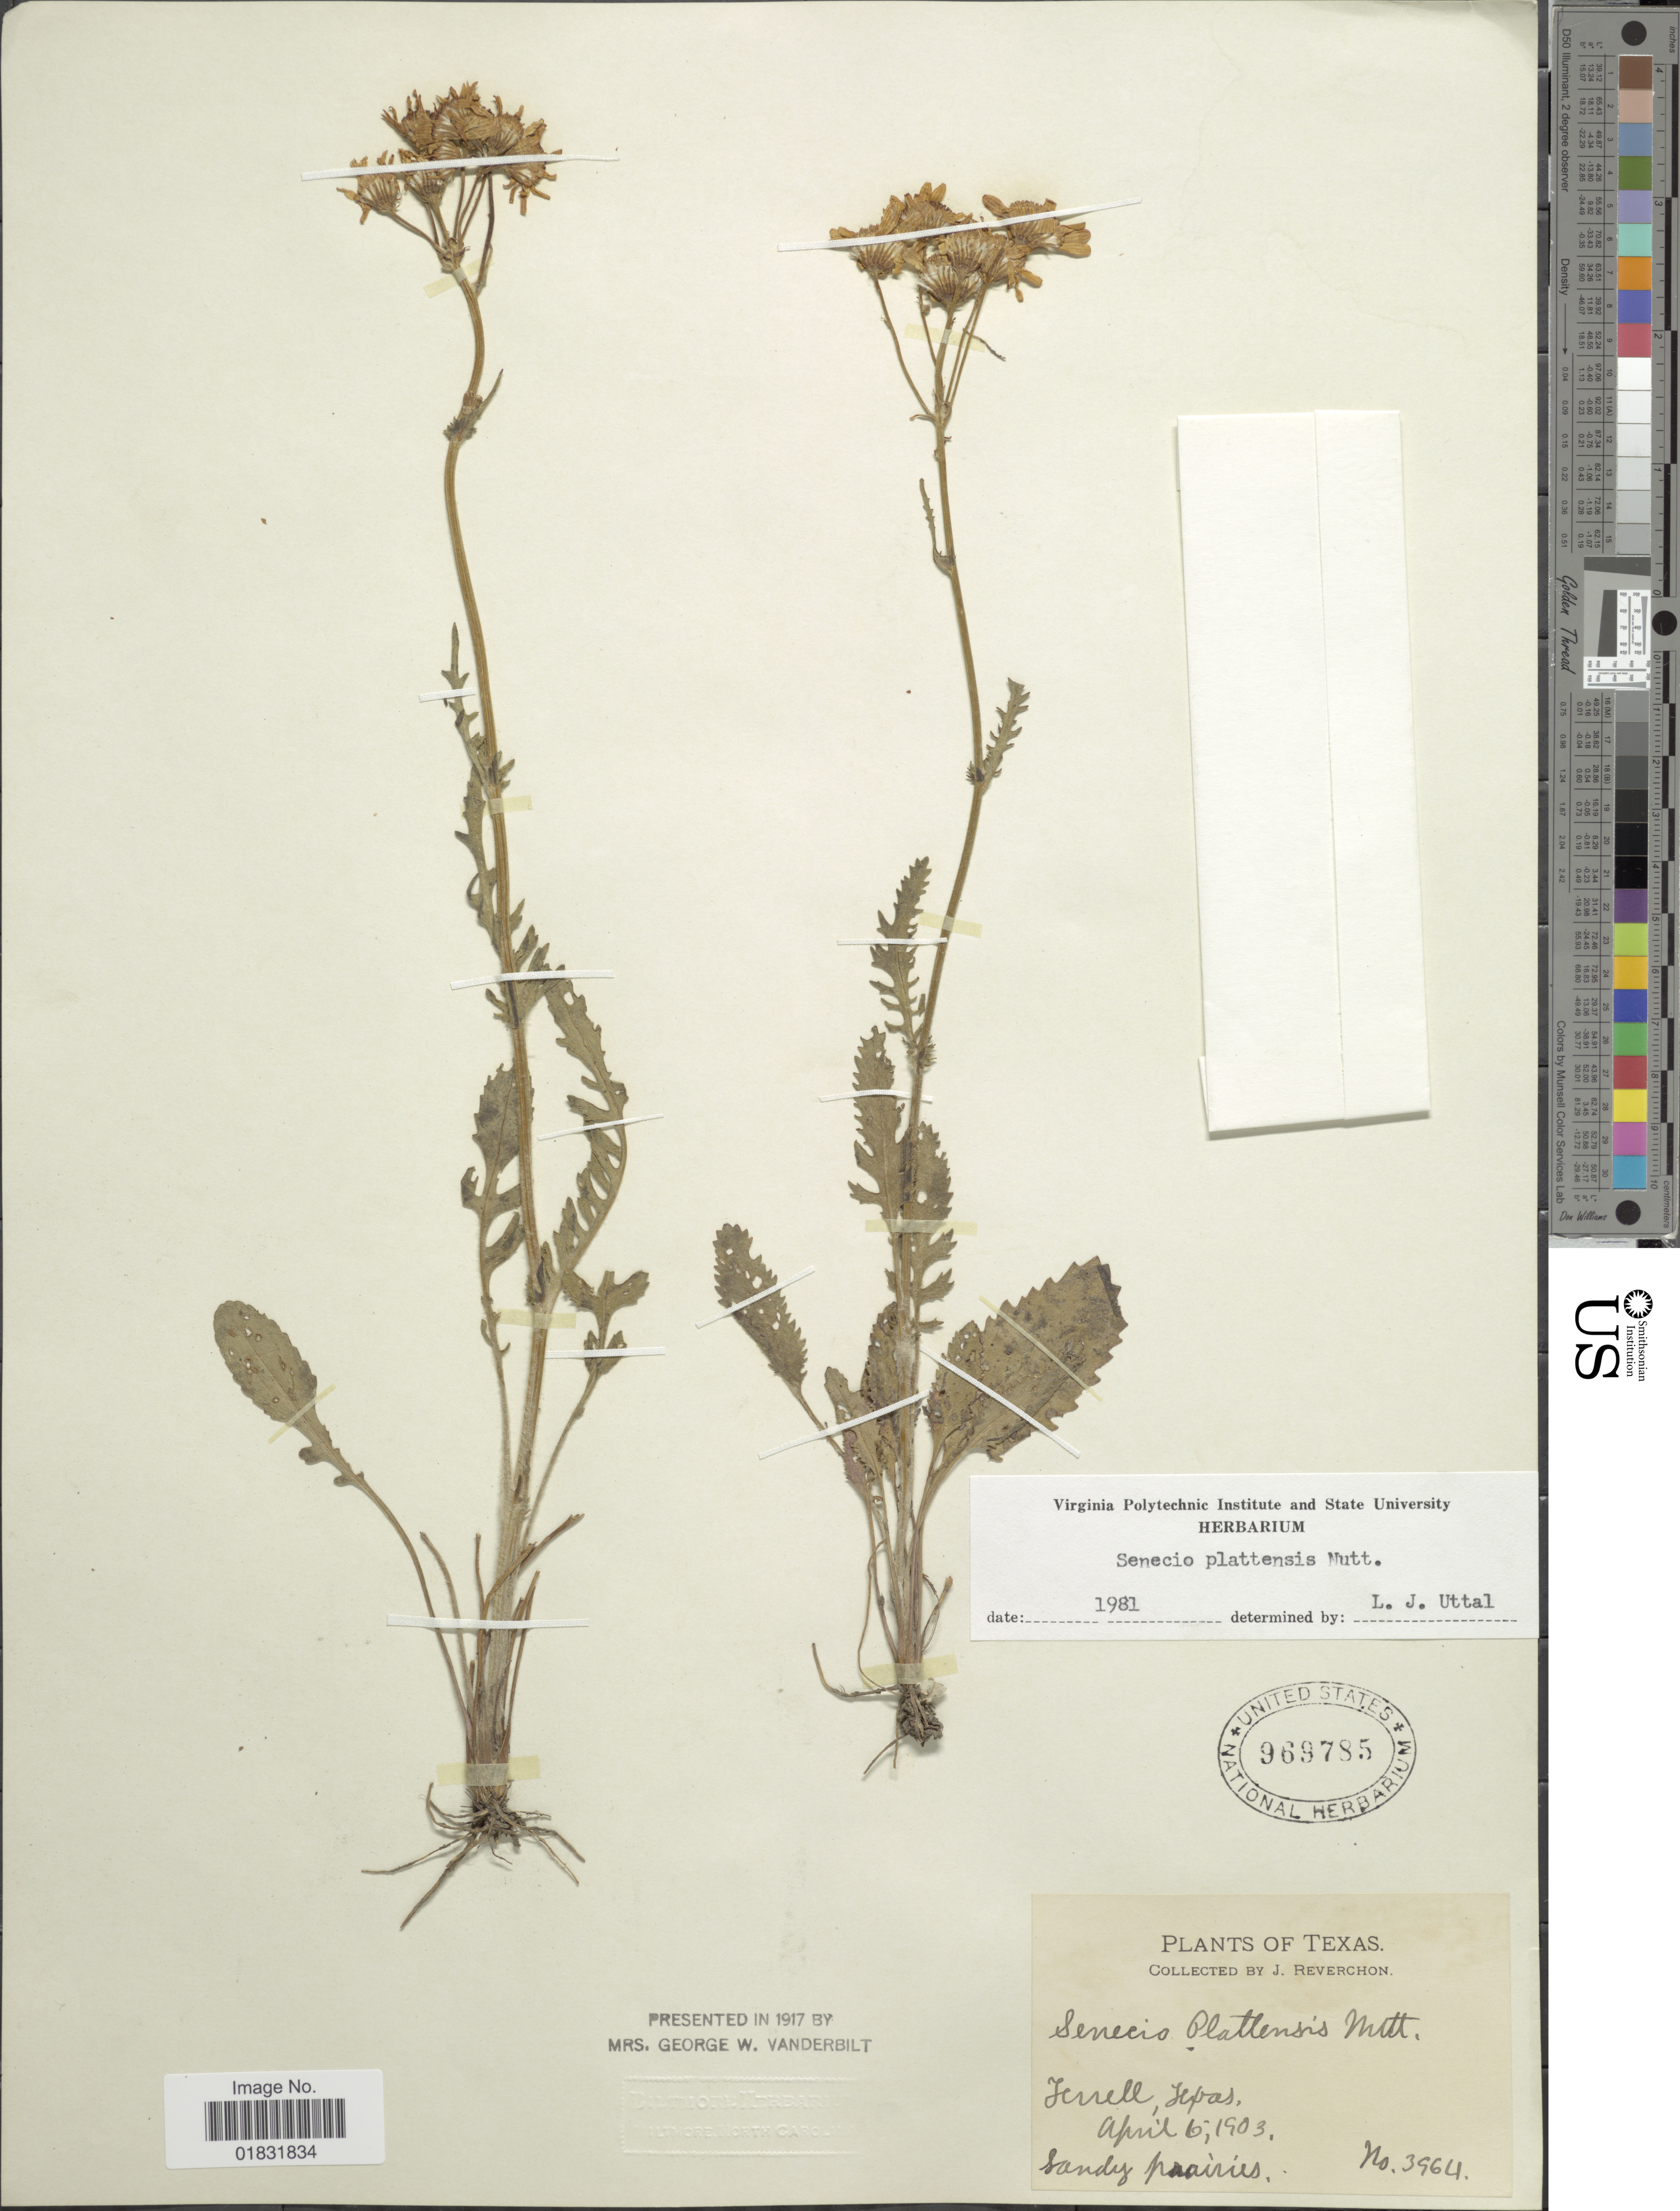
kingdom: Plantae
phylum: Tracheophyta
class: Magnoliopsida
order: Asterales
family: Asteraceae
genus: Packera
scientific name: Packera plattensis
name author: W.A. Weber & Á. Löve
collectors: J. Reverchon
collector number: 3964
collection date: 1903-04-06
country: United States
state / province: Texas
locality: Terrell, Sandy prairies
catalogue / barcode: US 969785